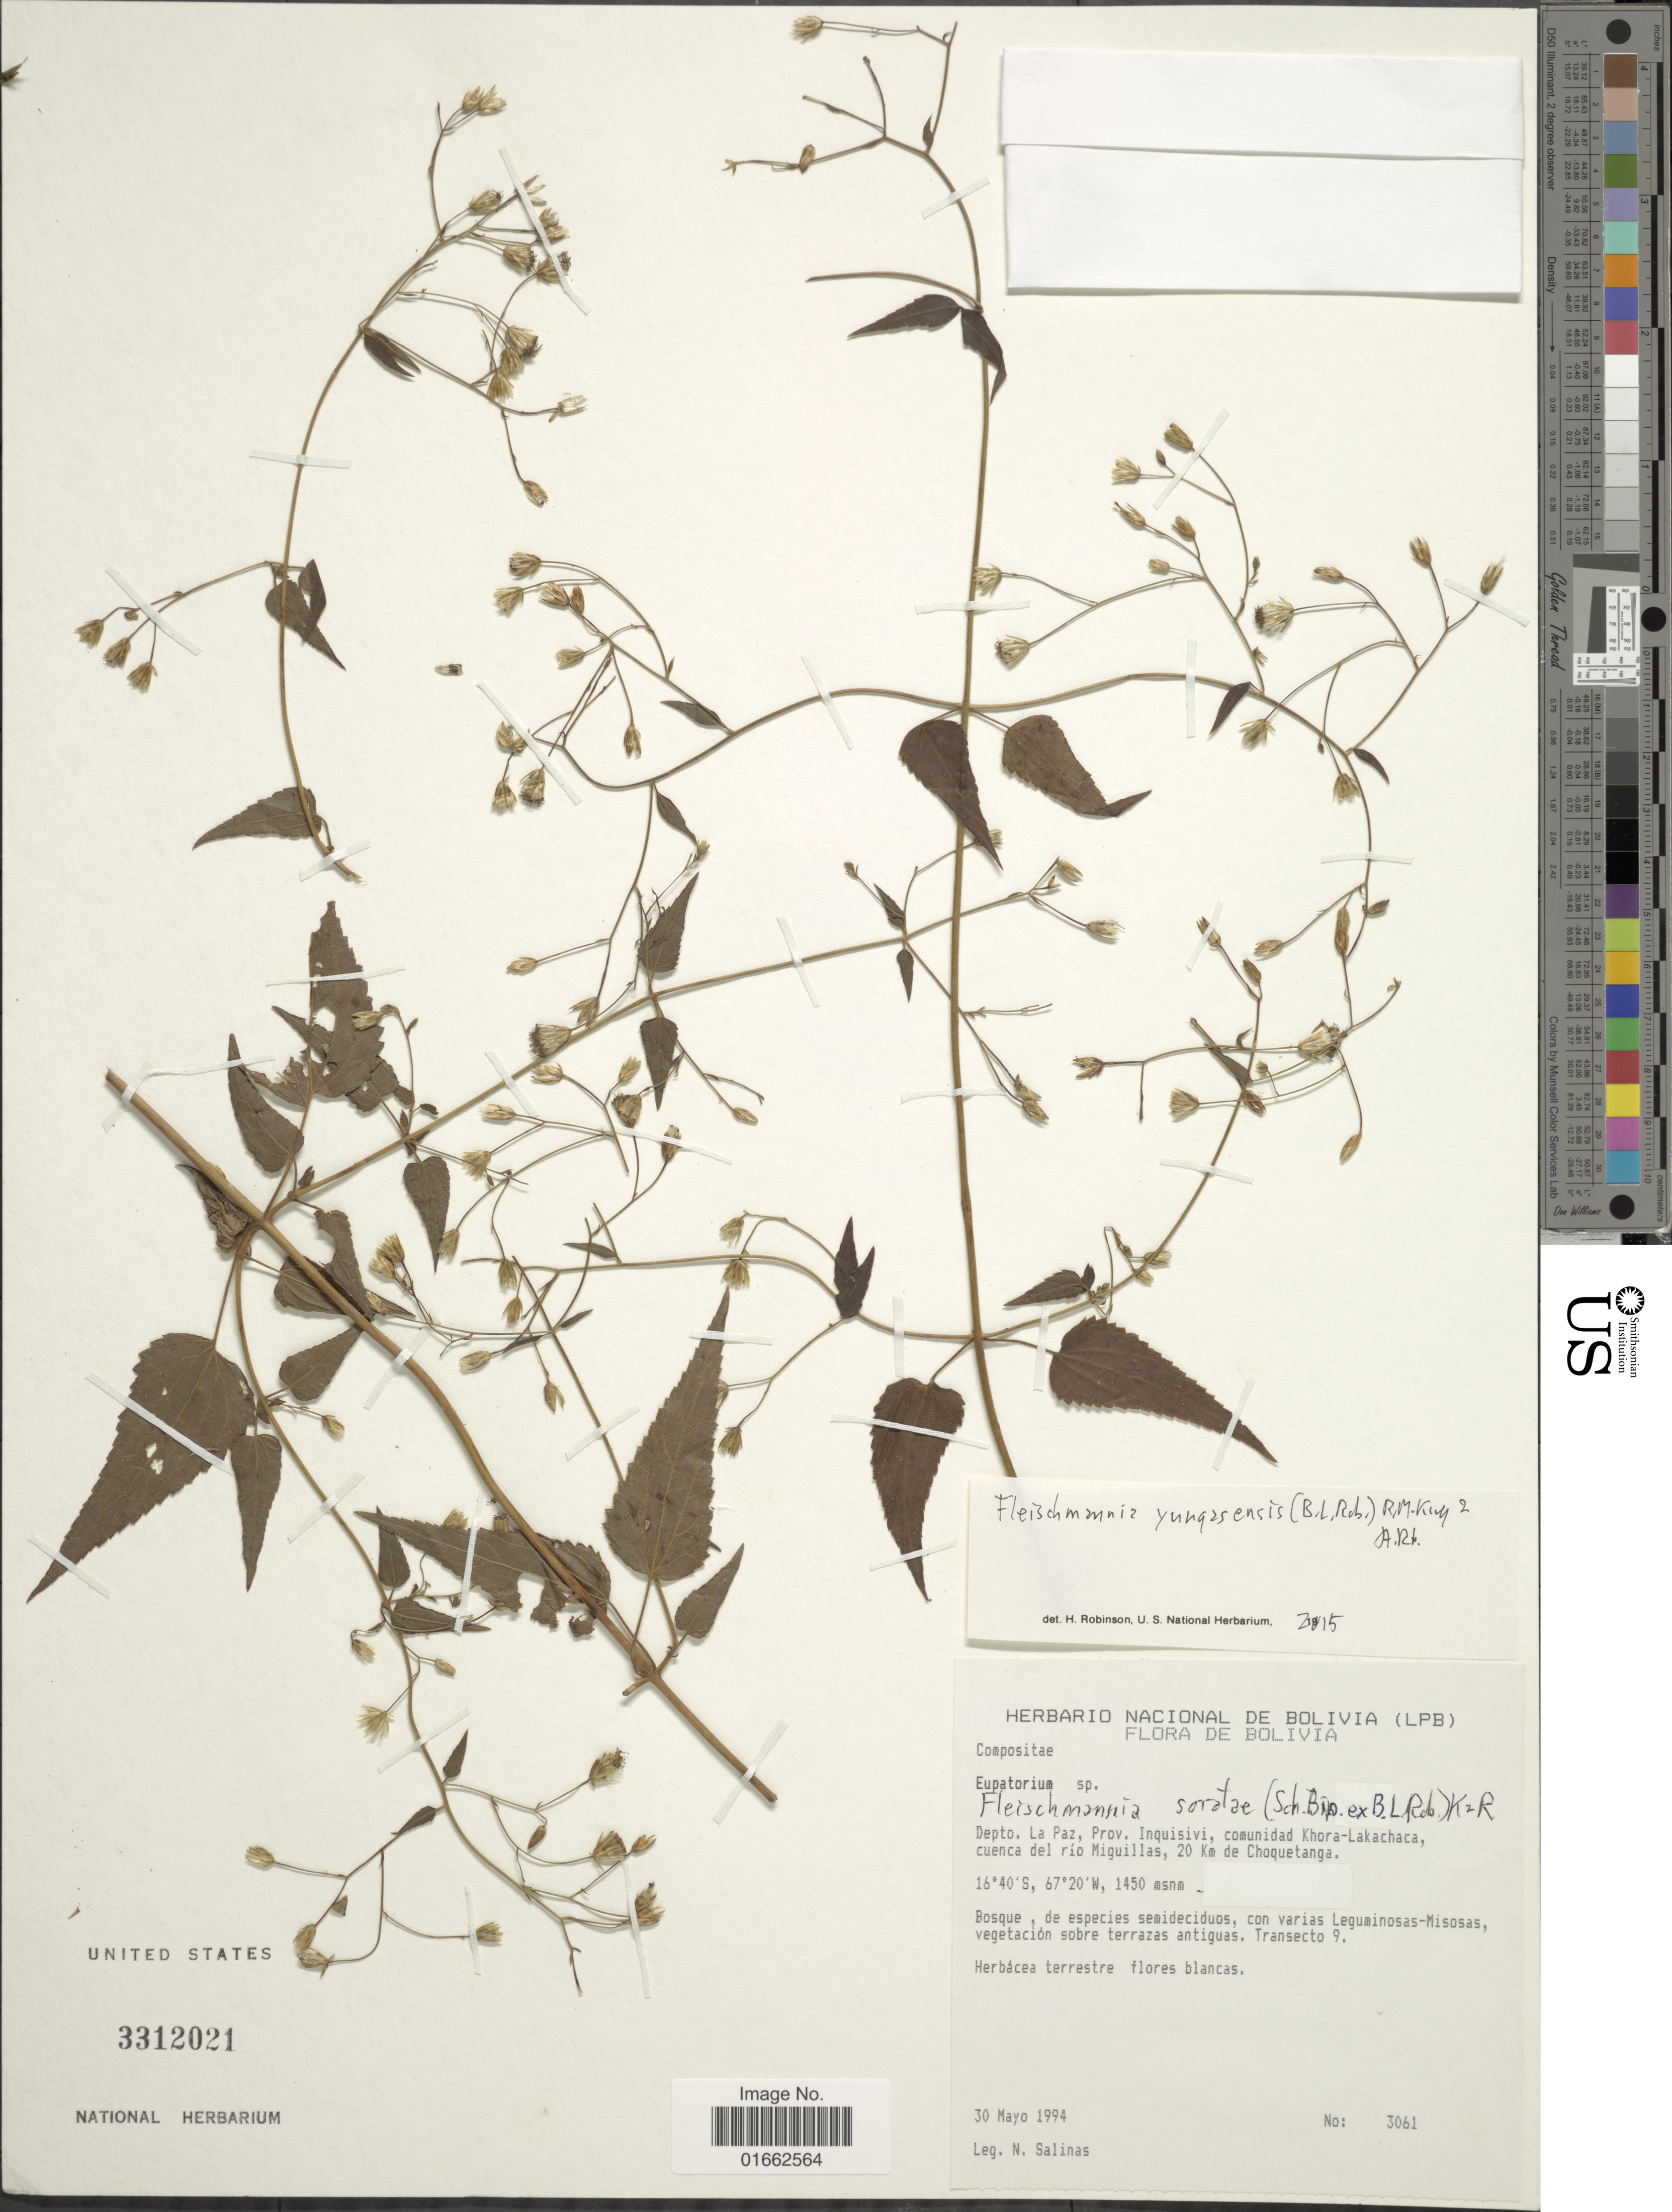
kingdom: Plantae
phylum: Tracheophyta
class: Magnoliopsida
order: Asterales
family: Asteraceae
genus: Fleischmannia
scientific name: Fleischmannia yungasensis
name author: (H. Rob.) R.M. King & H. Rob.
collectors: N. Salinas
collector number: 3061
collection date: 1994-05-30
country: Bolivia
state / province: La Paz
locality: Prov. Inquisivi, comunidad Khora-Lakachaka, cuenca del río Miguillas, 20 Km de Choquetanga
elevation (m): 1450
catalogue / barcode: US 3312021